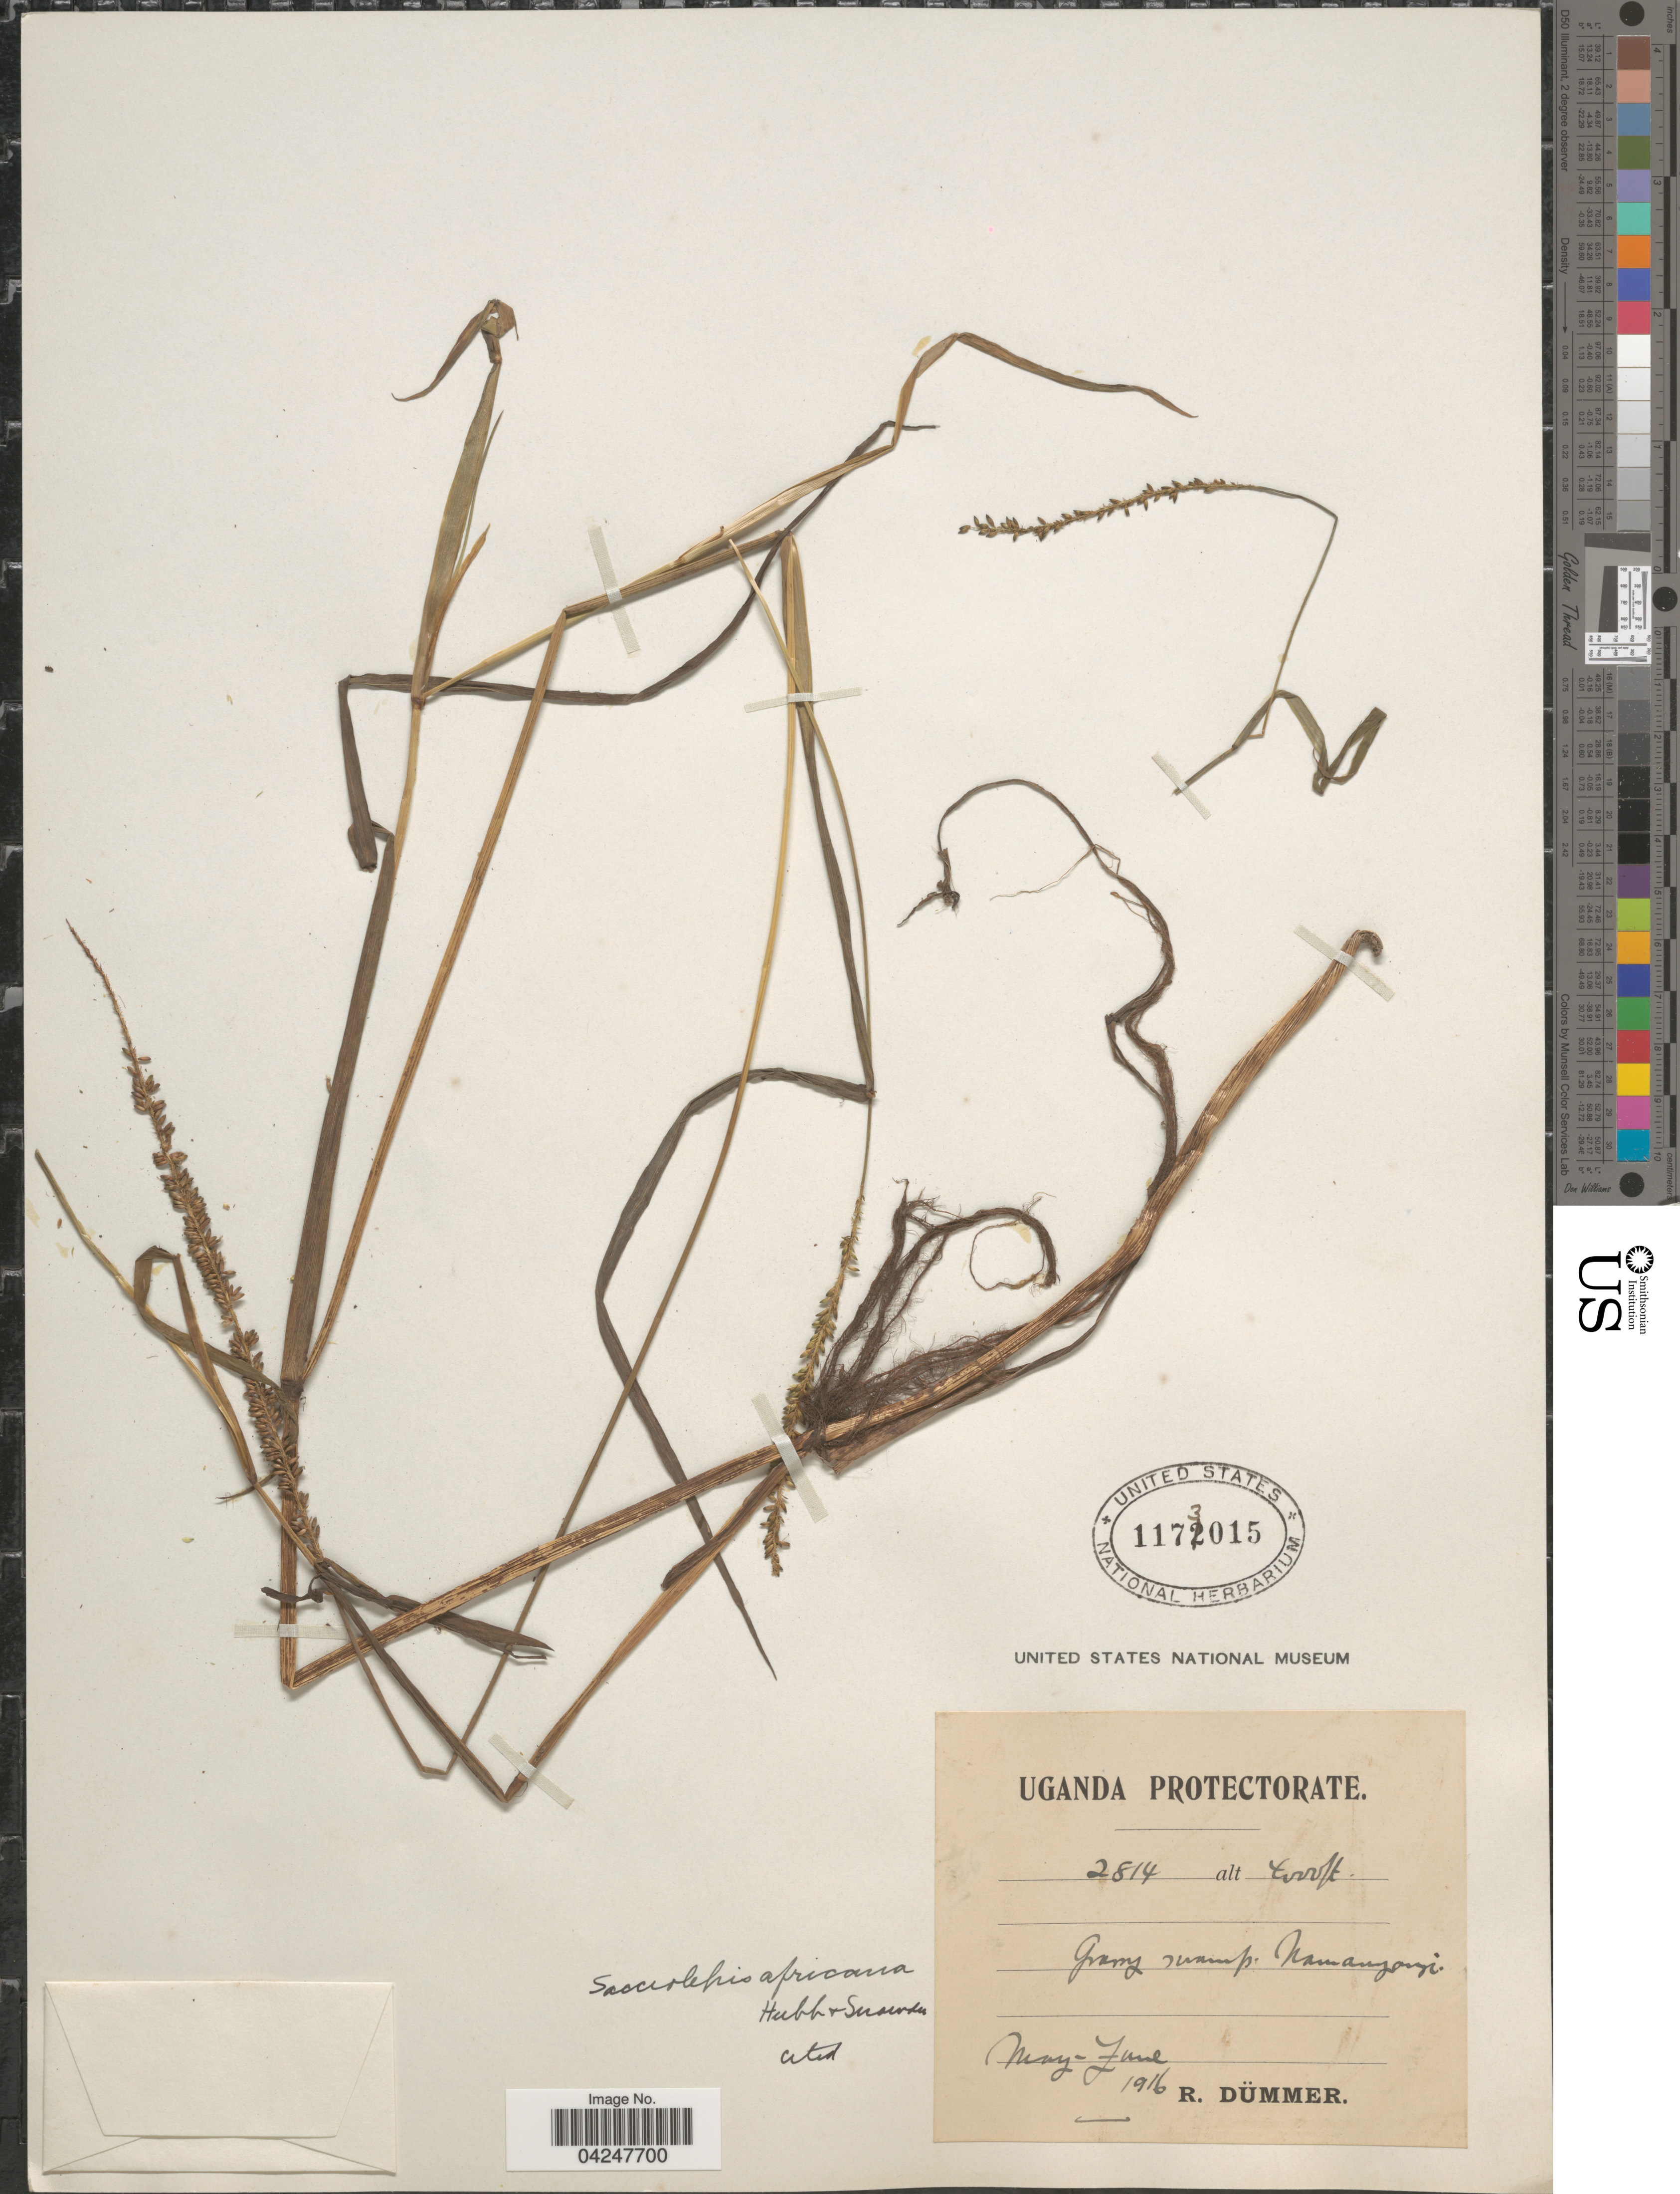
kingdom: Plantae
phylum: Tracheophyta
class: Liliopsida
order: Poales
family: Poaceae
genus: Sacciolepis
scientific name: Sacciolepis africana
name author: C. E. Hubb. & Snowden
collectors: R. A. Dümmer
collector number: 2814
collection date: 1916-05/1916-06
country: Uganda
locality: Uganda Protectorate. Grassy swamp. [illegible text]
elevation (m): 1829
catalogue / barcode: US 1173015